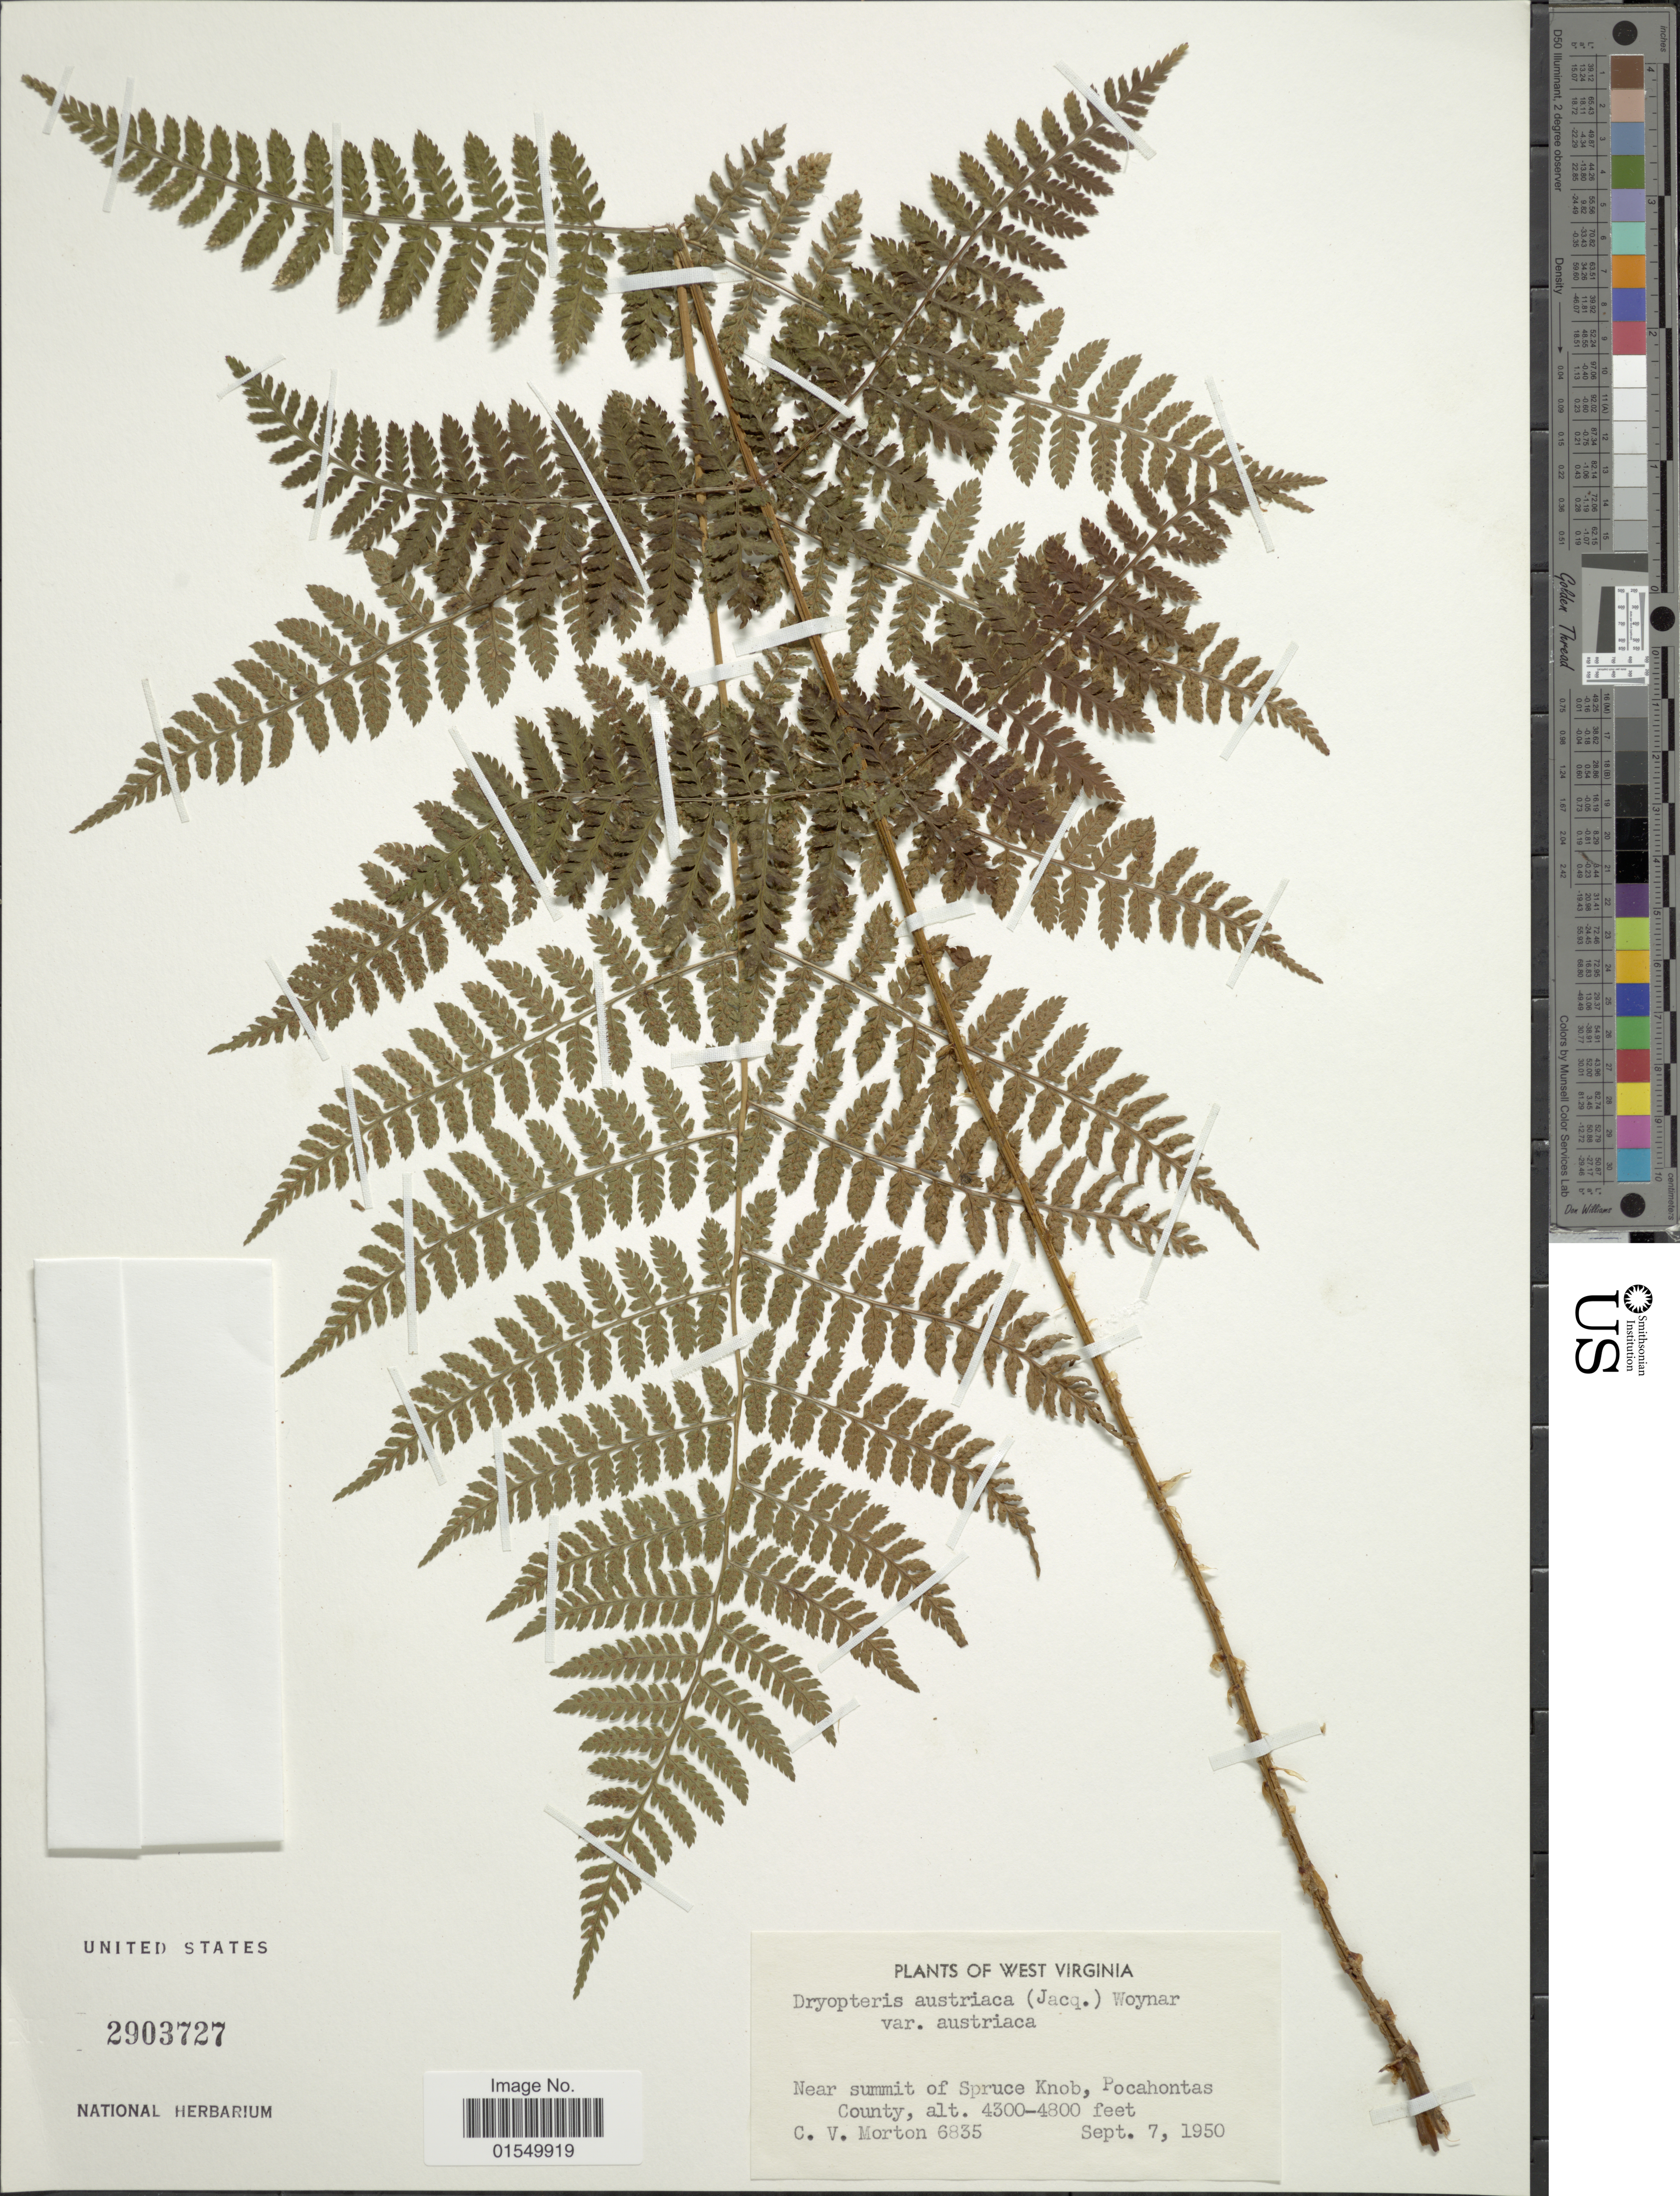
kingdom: Plantae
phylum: Tracheophyta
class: Polypodiopsida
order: Polypodiales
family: Dryopteridaceae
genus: Dryopteris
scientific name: Dryopteris campyloptera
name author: Clarkson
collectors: C. V. Morton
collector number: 6835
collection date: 1950-09-07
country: United States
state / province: West Virginia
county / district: Pocahontas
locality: Near summit of Spruce Knob, Pocahontas County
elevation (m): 1311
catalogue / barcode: US 2903727